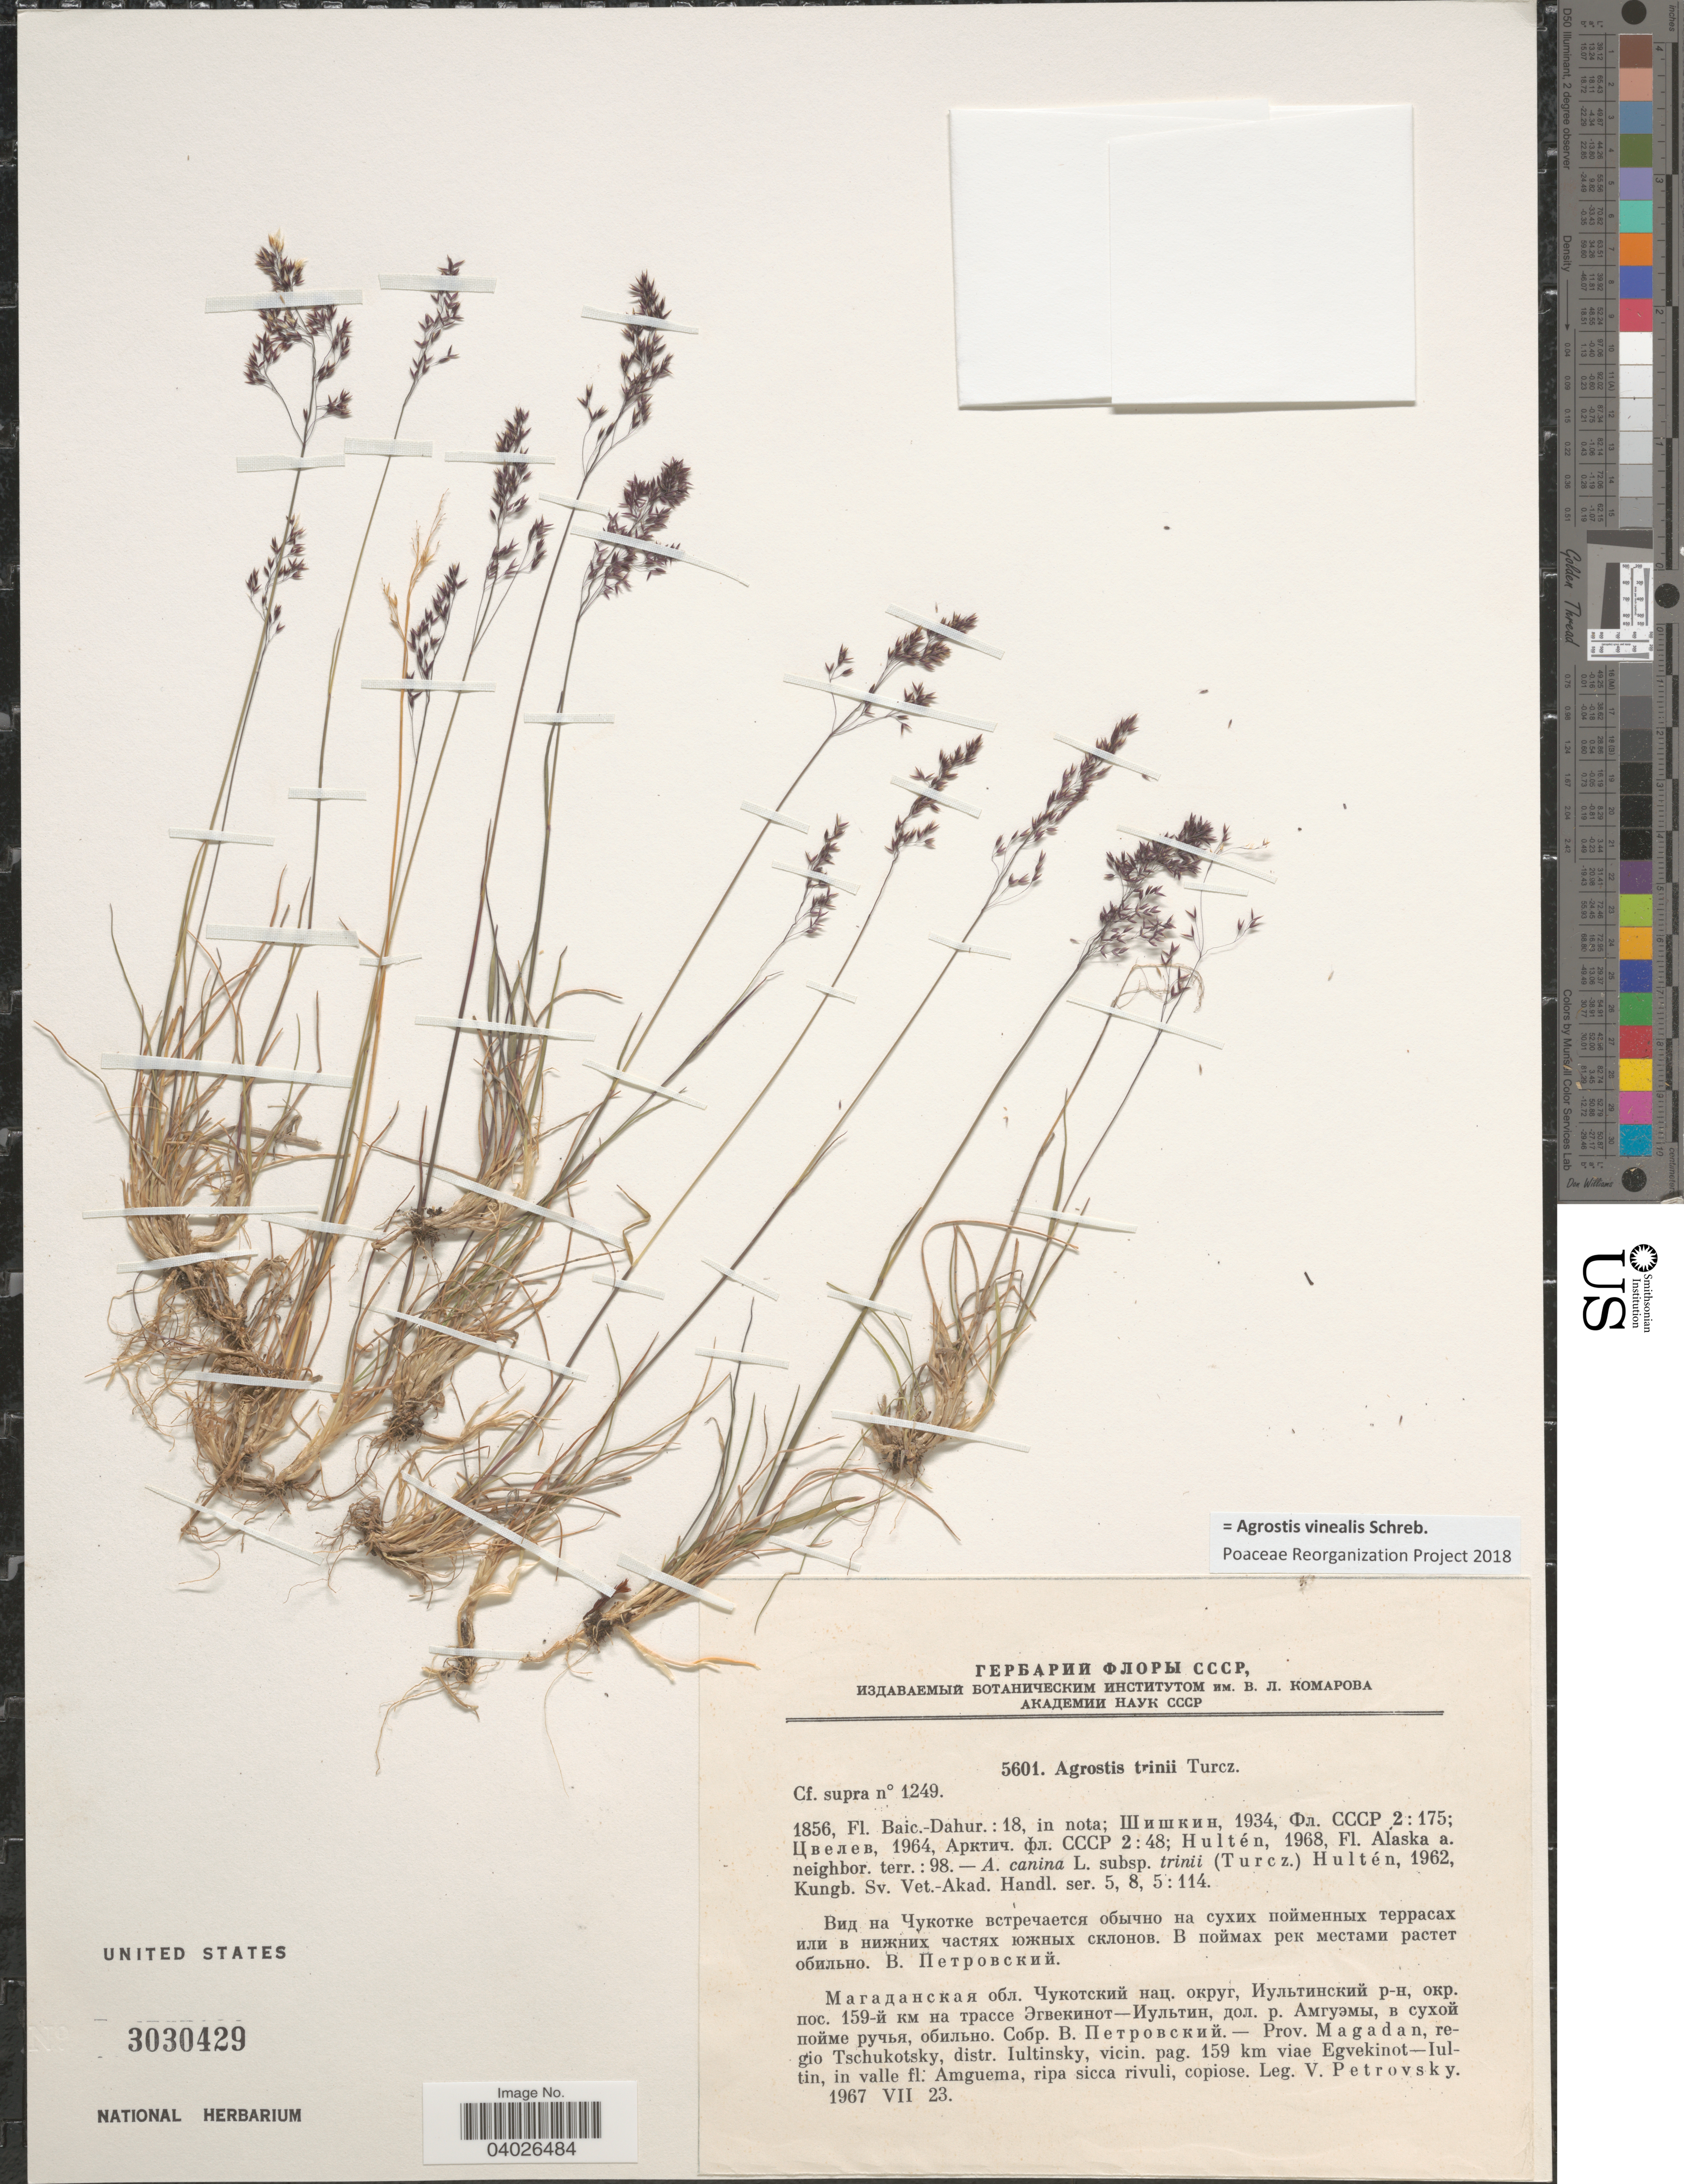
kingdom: Plantae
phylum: Tracheophyta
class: Liliopsida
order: Poales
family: Poaceae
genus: Agrostis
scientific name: Agrostis vinealis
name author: Schreb.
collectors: V. Petrovsky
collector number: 5601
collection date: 1967-07-23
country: Russian Federation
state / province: Magadan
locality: Regio Tschukotsky, distr. Iultinsky, vicin. pag. 159 km viae Egvekinot-Iultin, in valle fl. Amguema, ripa sicca rivuli, copiose.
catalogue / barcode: US 3030429